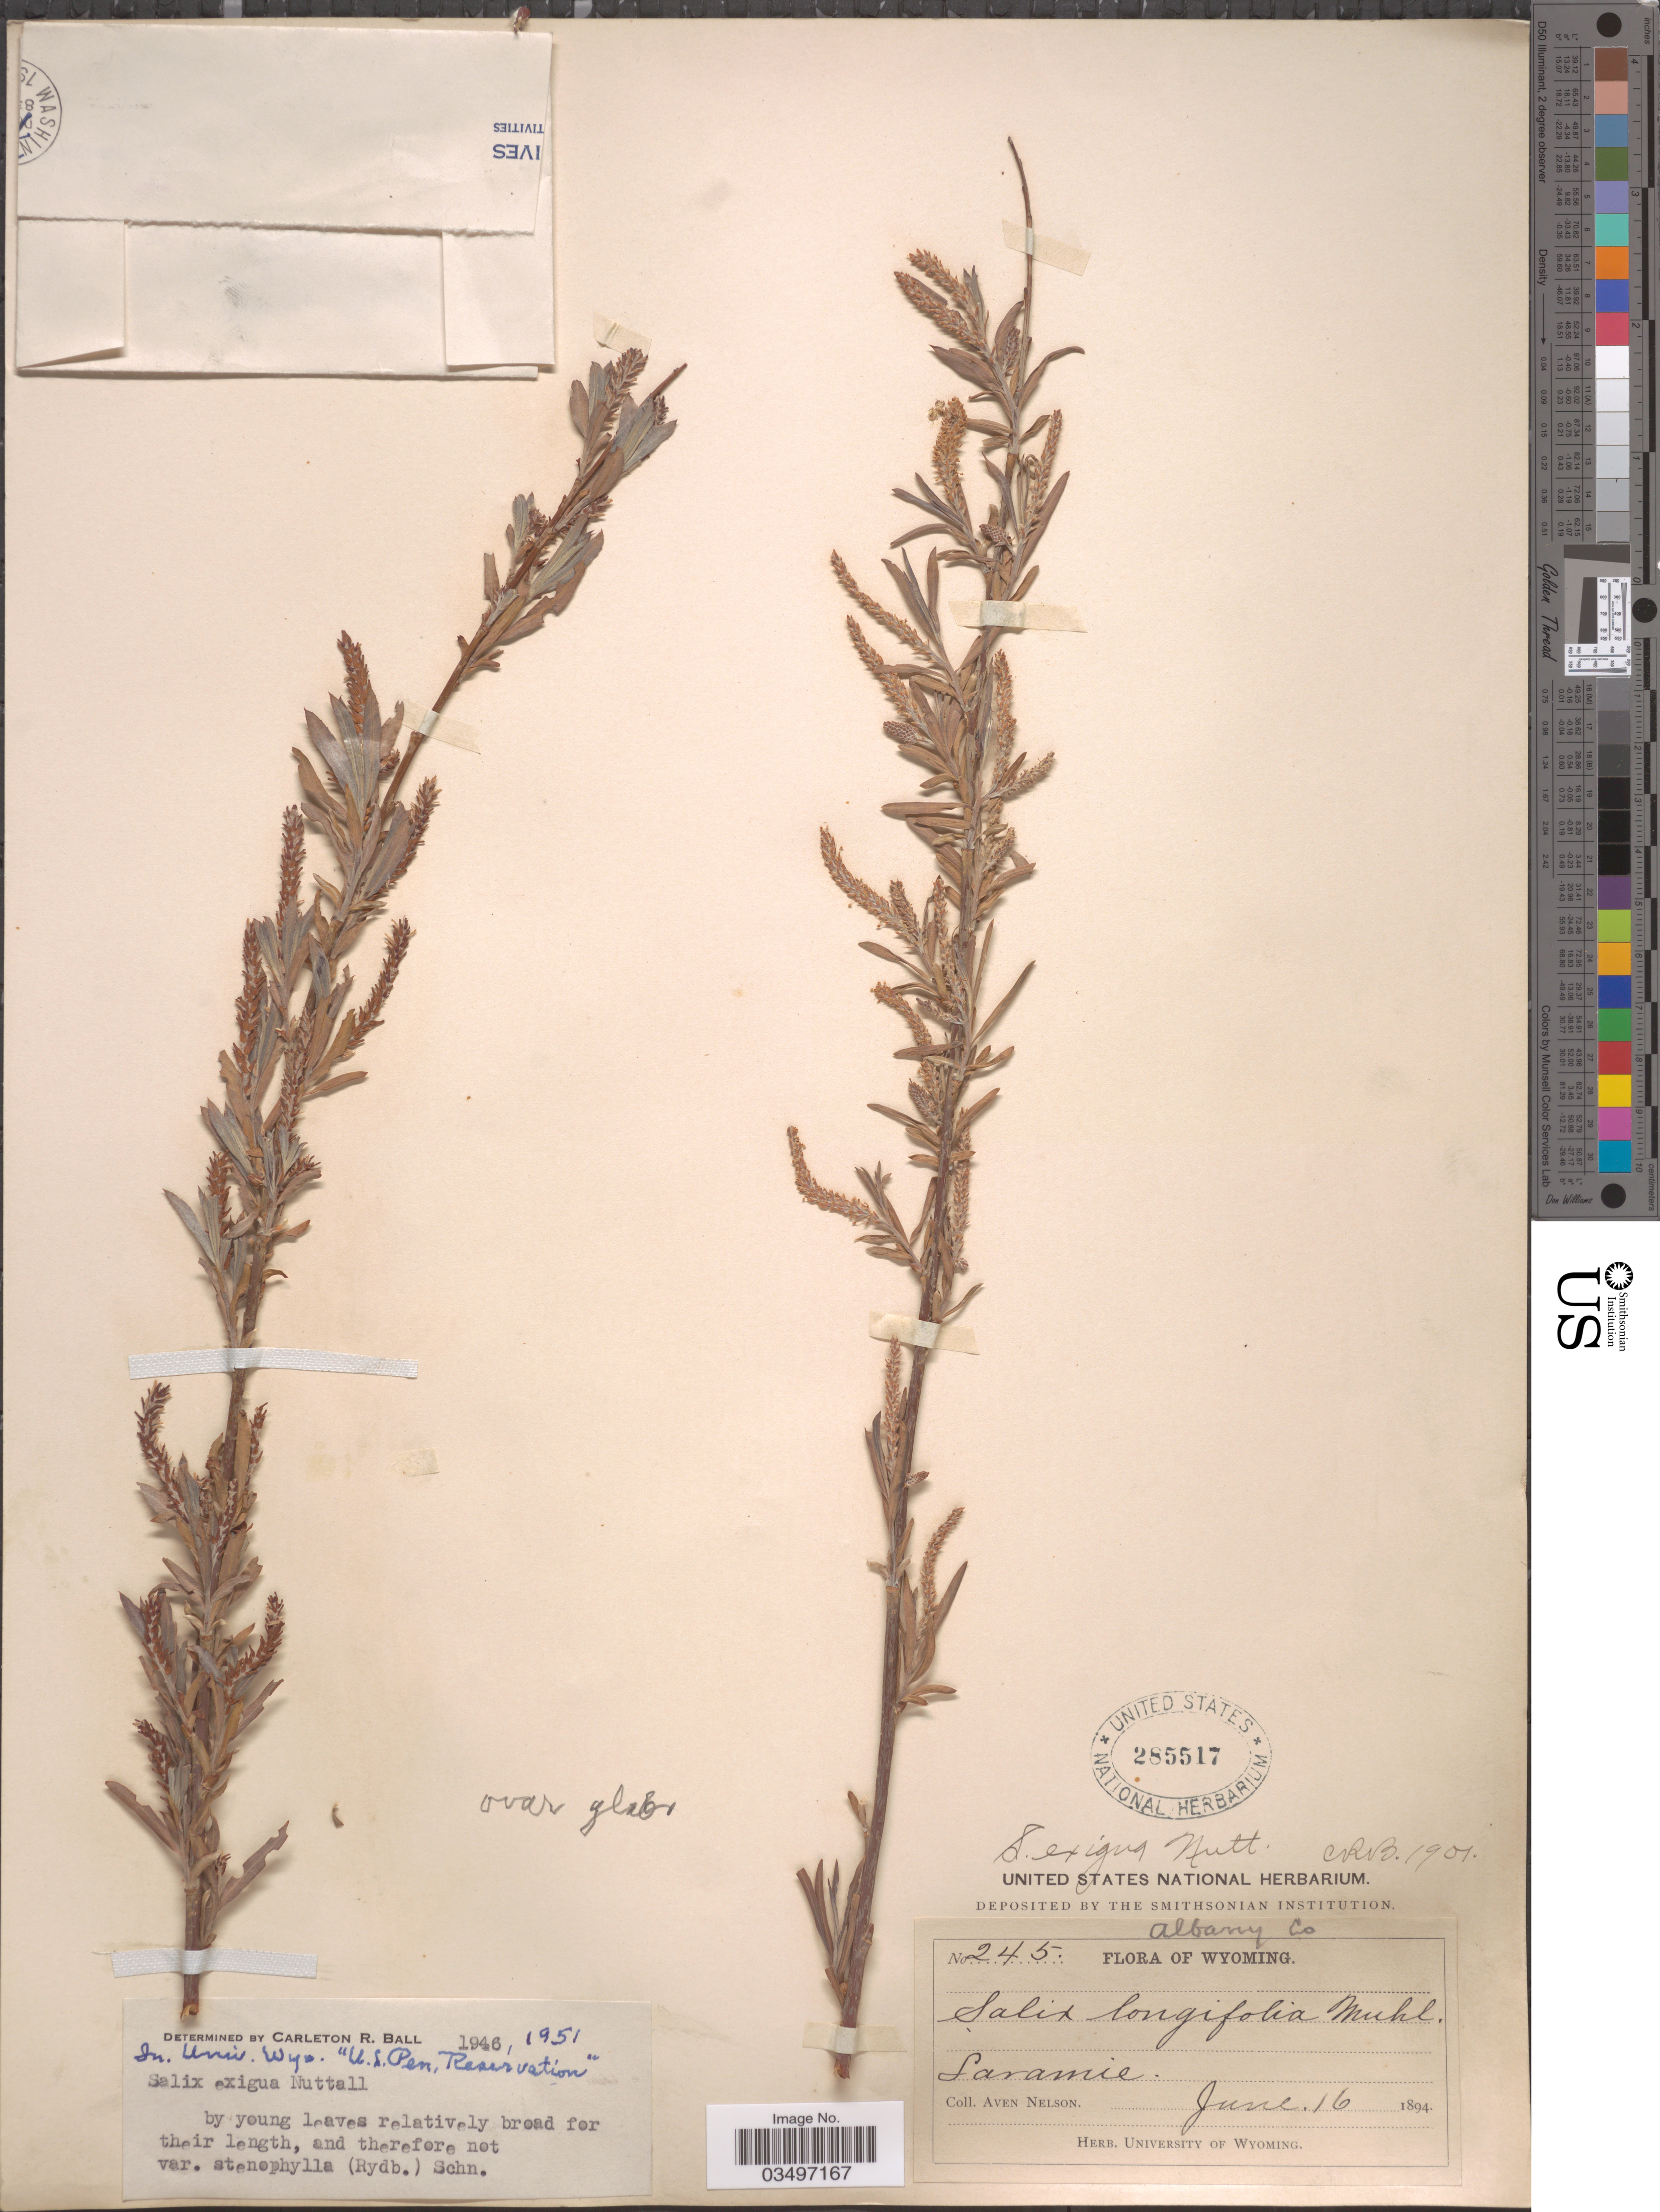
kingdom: Plantae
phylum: Tracheophyta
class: Magnoliopsida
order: Malpighiales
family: Salicaceae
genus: Salix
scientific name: Salix exigua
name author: Nutt.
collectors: A. Nelson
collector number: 245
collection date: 1894-06-16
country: United States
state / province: Wyoming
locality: Albany Co. Laramie.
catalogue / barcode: US 285517